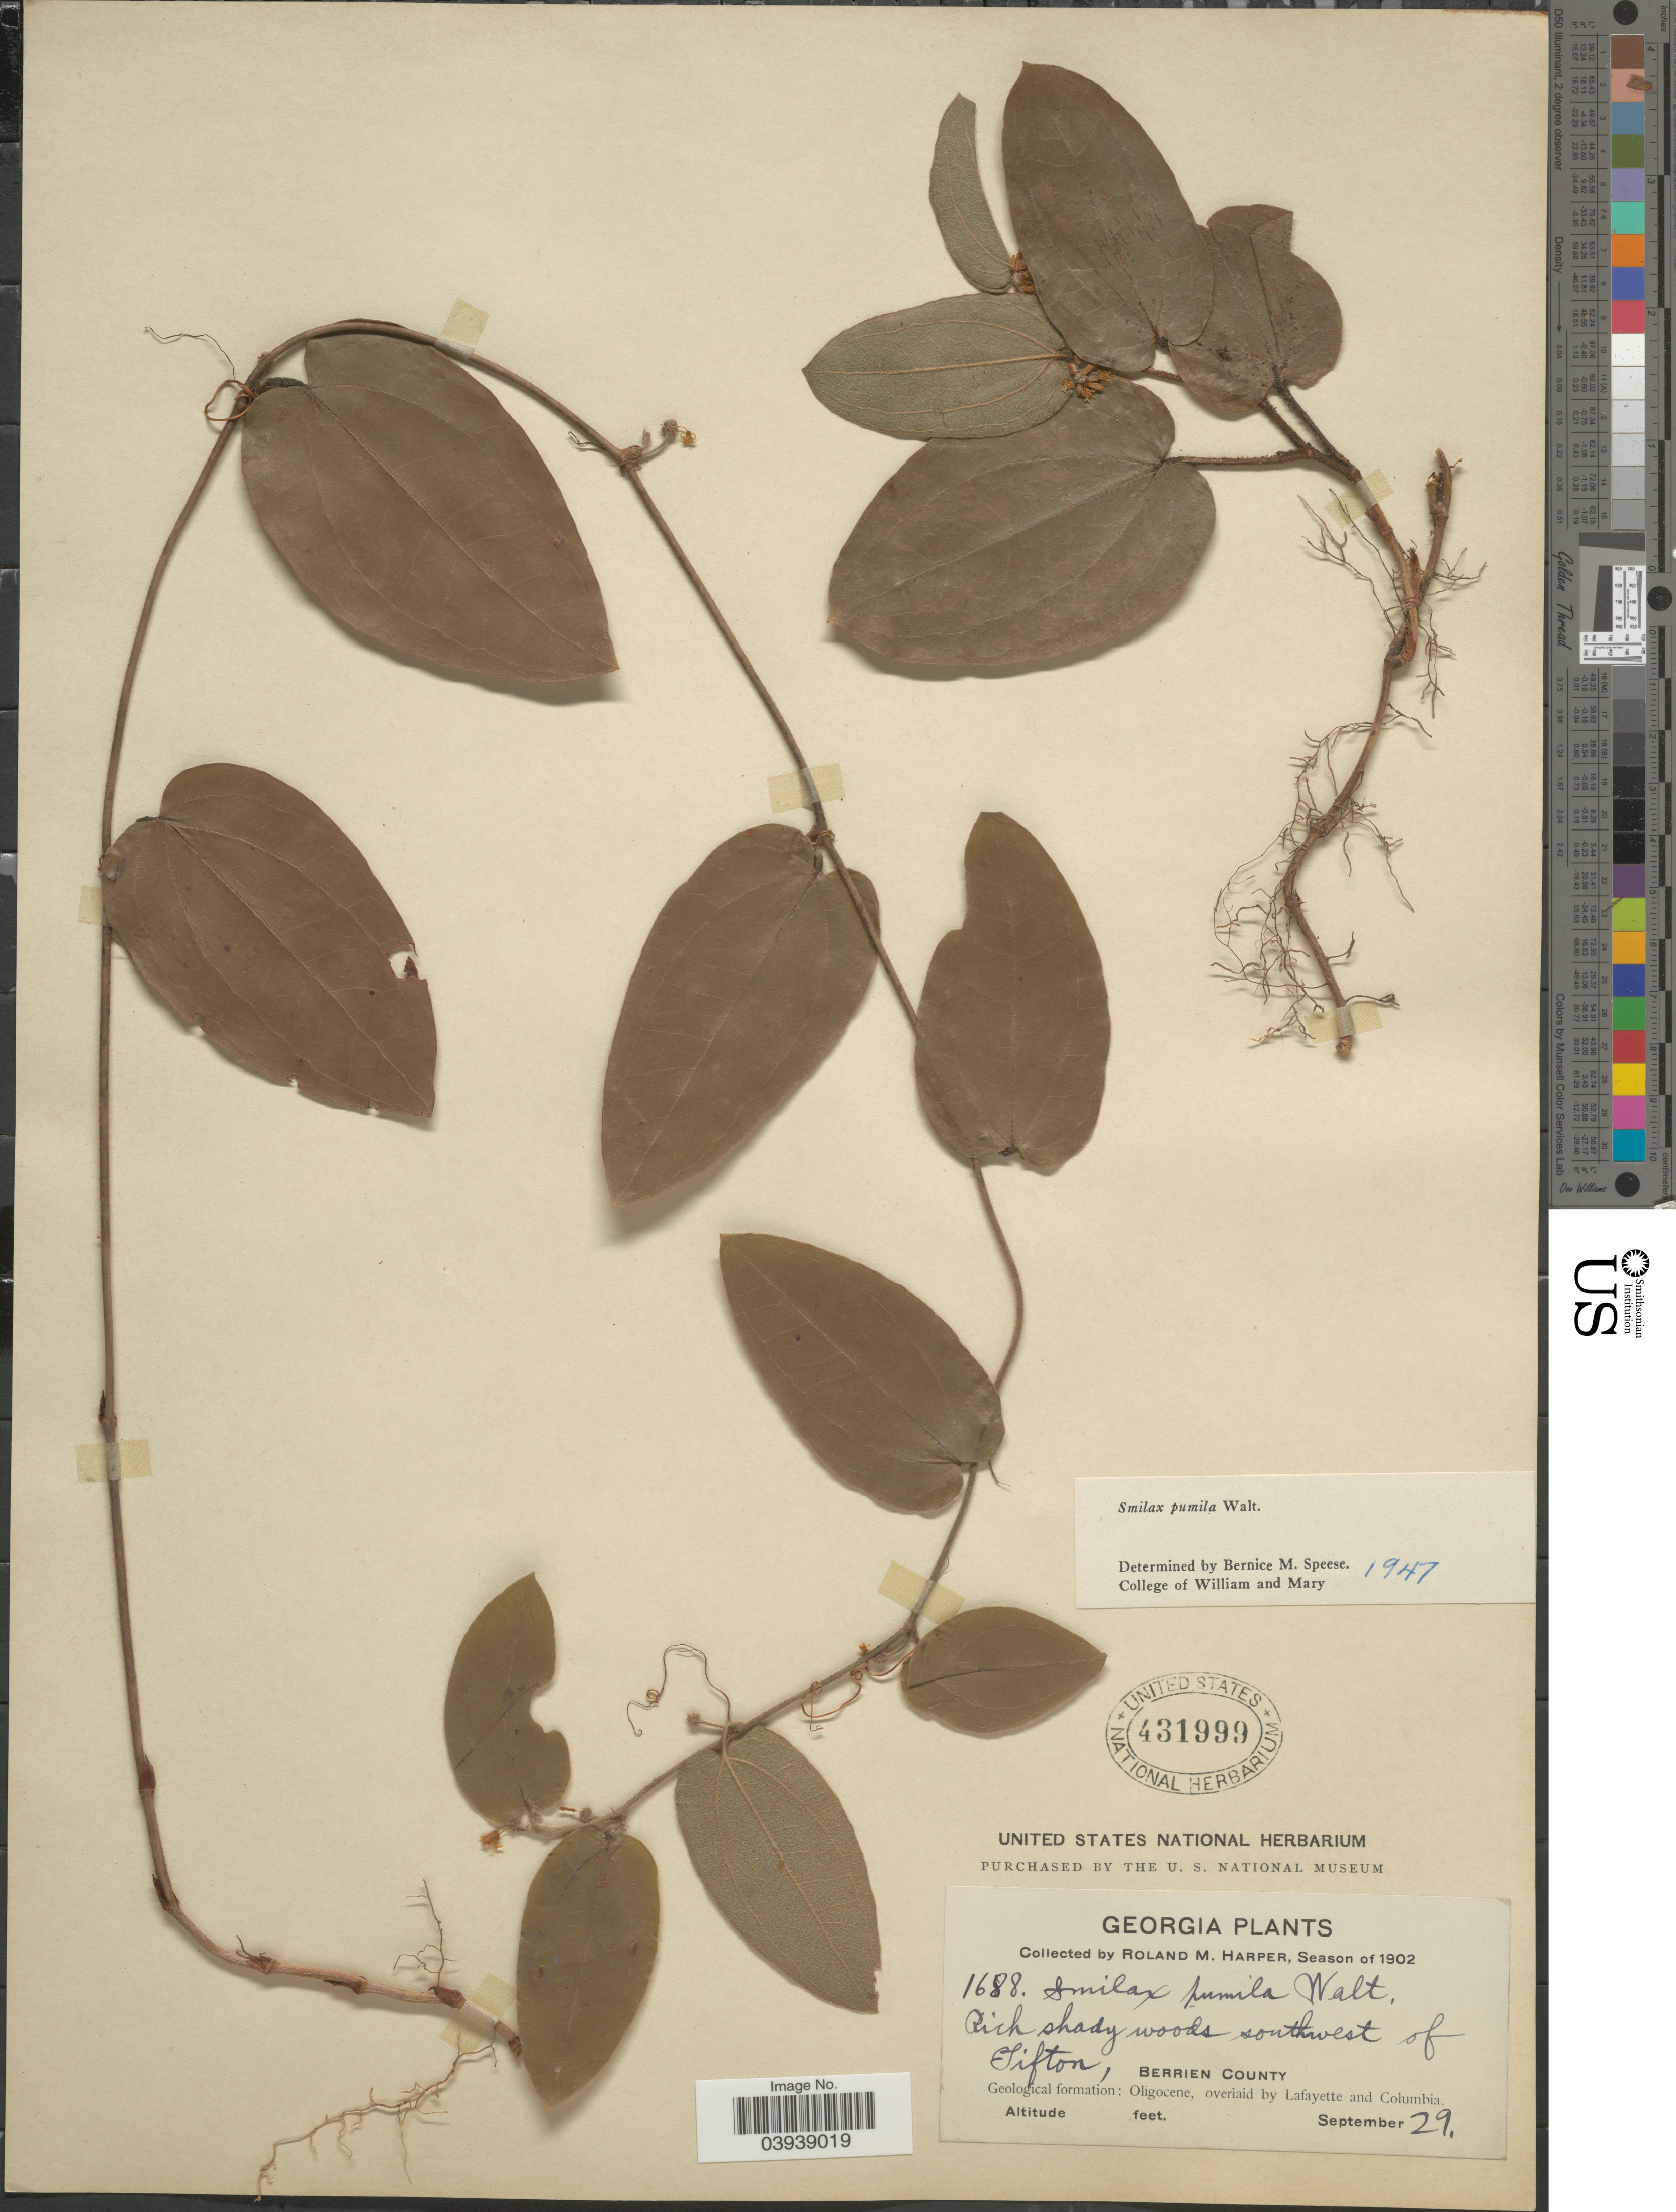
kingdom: Plantae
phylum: Tracheophyta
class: Liliopsida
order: Liliales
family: Smilacaceae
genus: Smilax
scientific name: Smilax pumila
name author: Walter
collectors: R. M. Harper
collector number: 1688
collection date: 1902-09-29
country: United States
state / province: Georgia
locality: Rich shady woods southwest of Tifton, Berrien County. Geological formation: Oligocene, overlaid by Lafayette and Columbia.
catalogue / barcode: US 431999